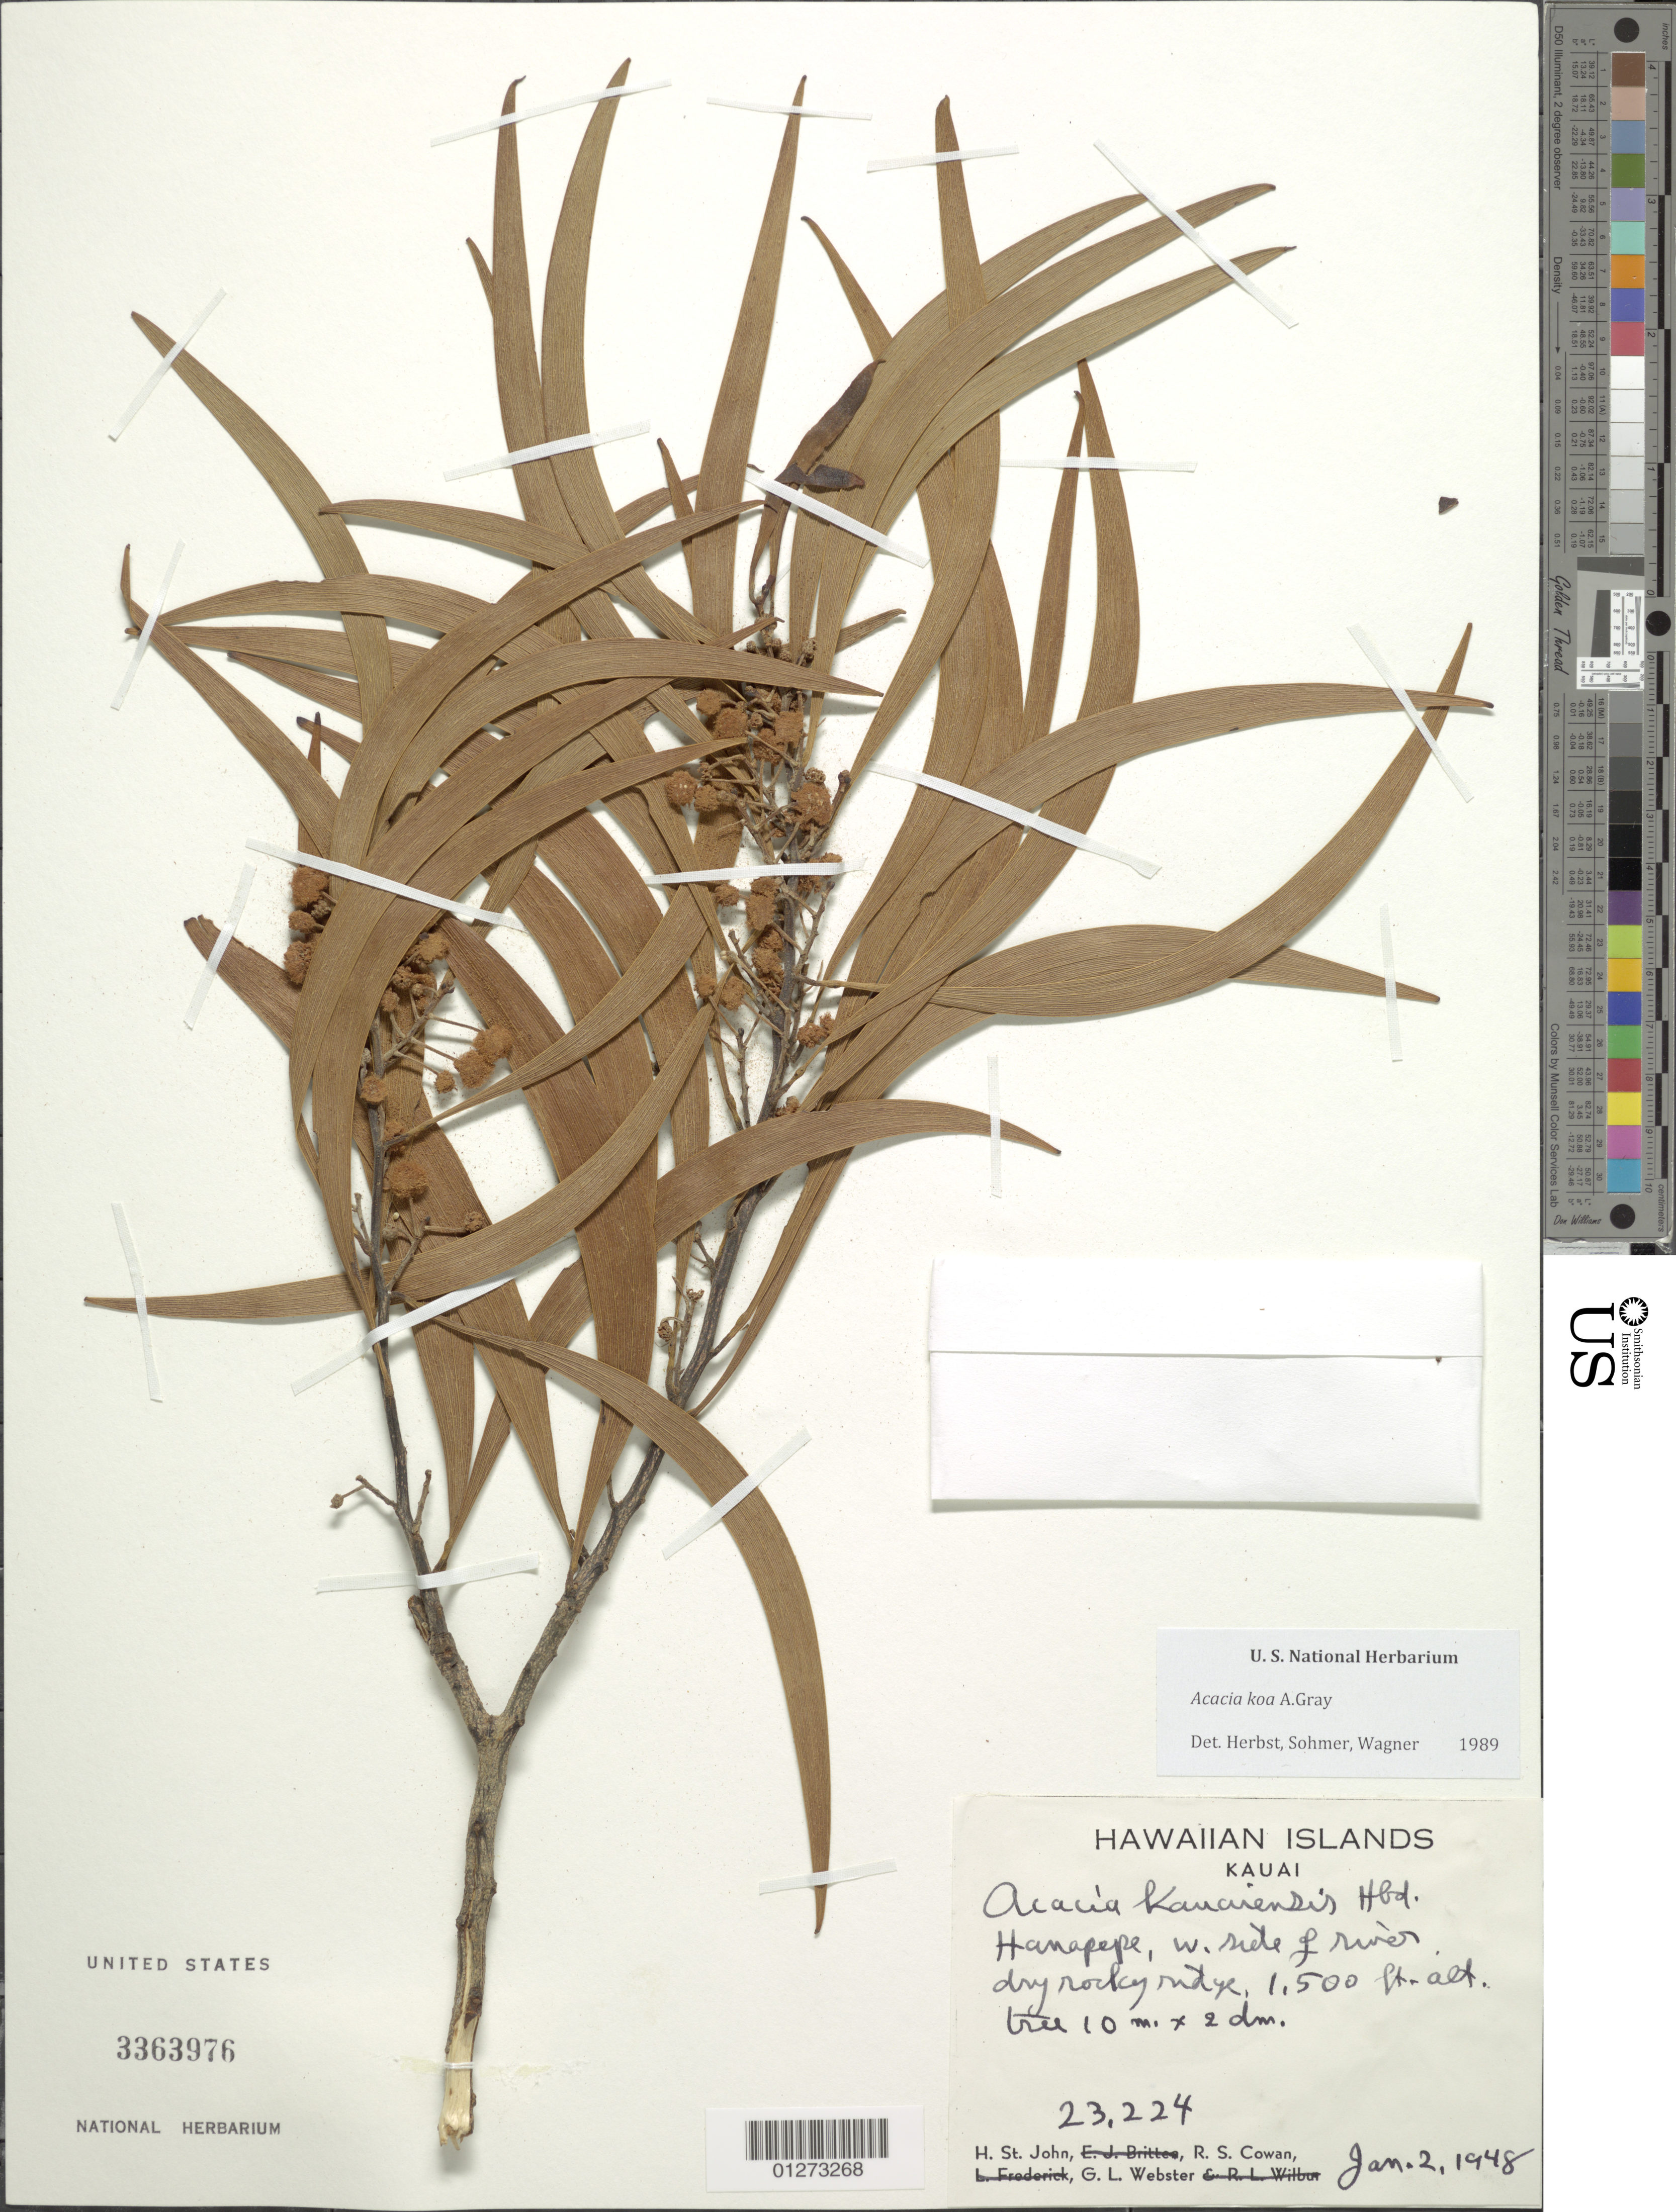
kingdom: Plantae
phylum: Tracheophyta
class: Magnoliopsida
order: Fabales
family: Fabaceae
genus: Acacia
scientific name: Acacia koa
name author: A. Gray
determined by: Herbst, D. R.; Sohmer, S. H.; Wagner, W. L.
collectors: H. St. John, R. S. Cowan & G. L. Webster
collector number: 23224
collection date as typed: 2 Jan 1948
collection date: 1948-01-02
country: United States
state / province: Hawaii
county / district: Kaui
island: Kaua'i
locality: Hanapepe, w side of river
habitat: Dry rocky ridge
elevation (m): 457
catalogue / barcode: US 3363976